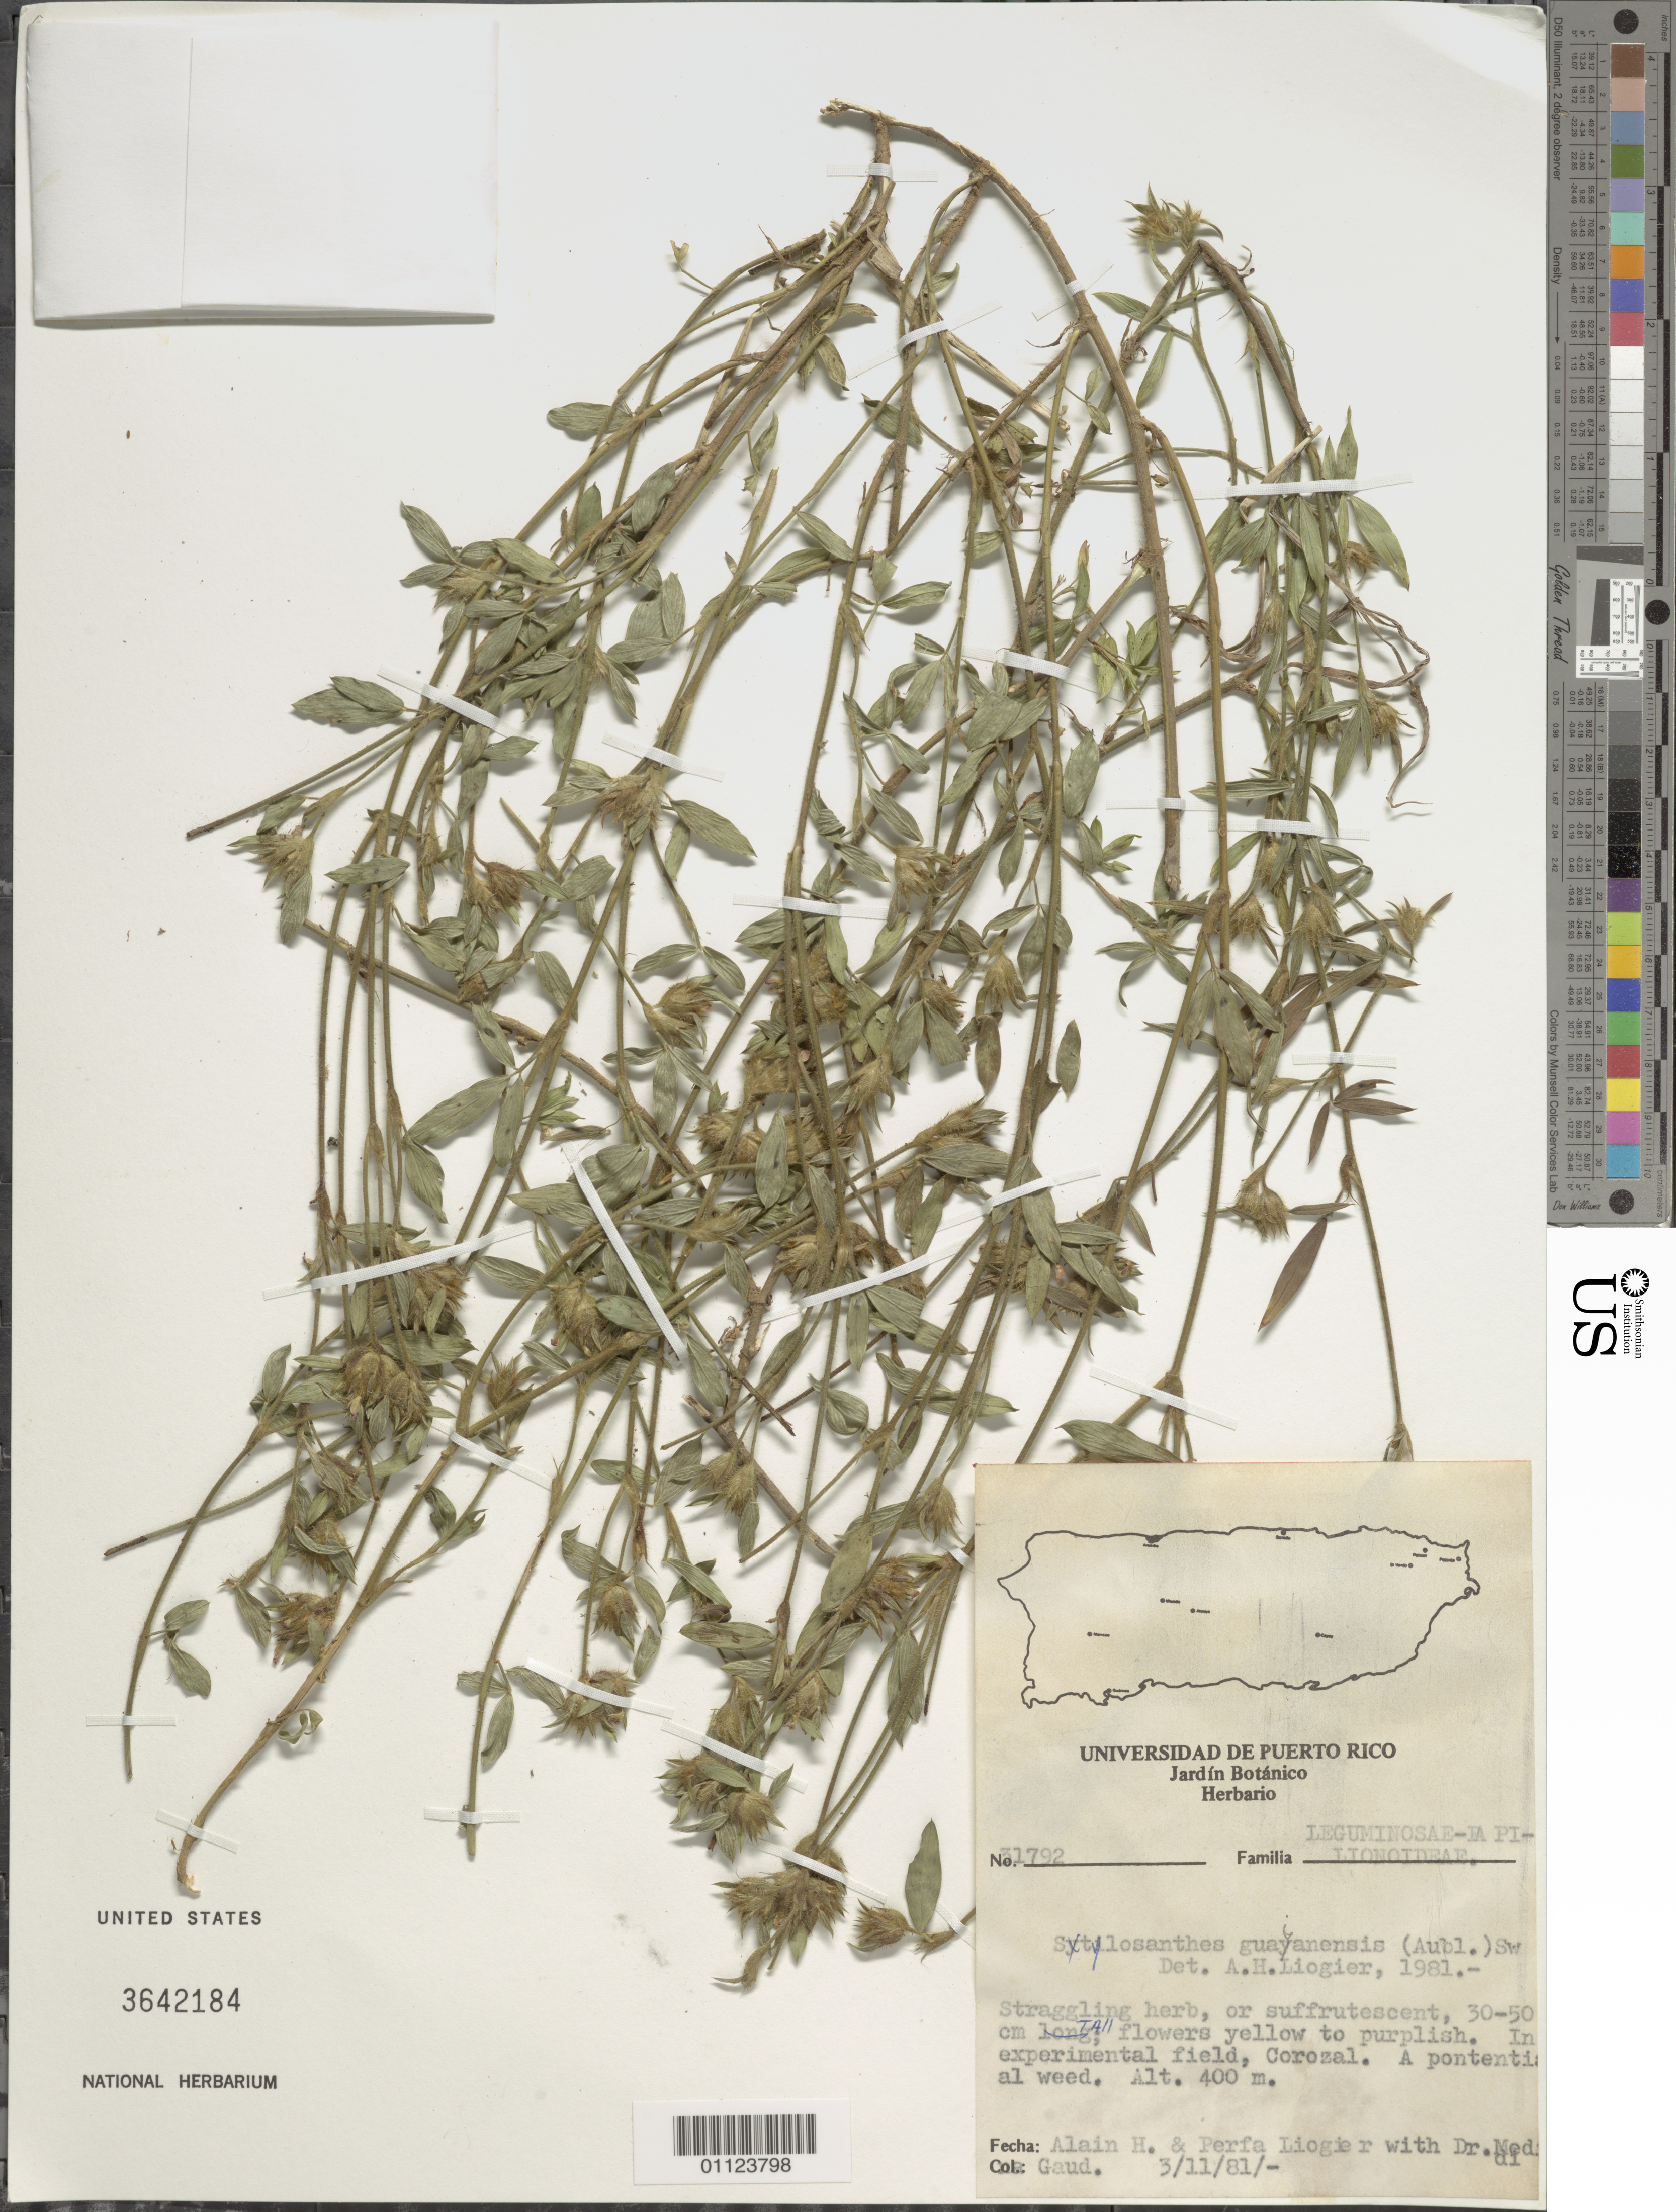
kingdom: Plantae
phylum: Tracheophyta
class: Magnoliopsida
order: Fabales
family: Fabaceae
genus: Stylosanthes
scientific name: Stylosanthes guianensis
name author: (Aubl.) Sw.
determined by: Liogier, Alain H.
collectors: A. H. Liogier, M. P. Liogier & M. Gaud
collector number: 31792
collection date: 1981-03-11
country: Puerto Rico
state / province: Corozal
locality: Corozal, experimental field.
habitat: In field.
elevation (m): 400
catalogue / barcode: US 3642184